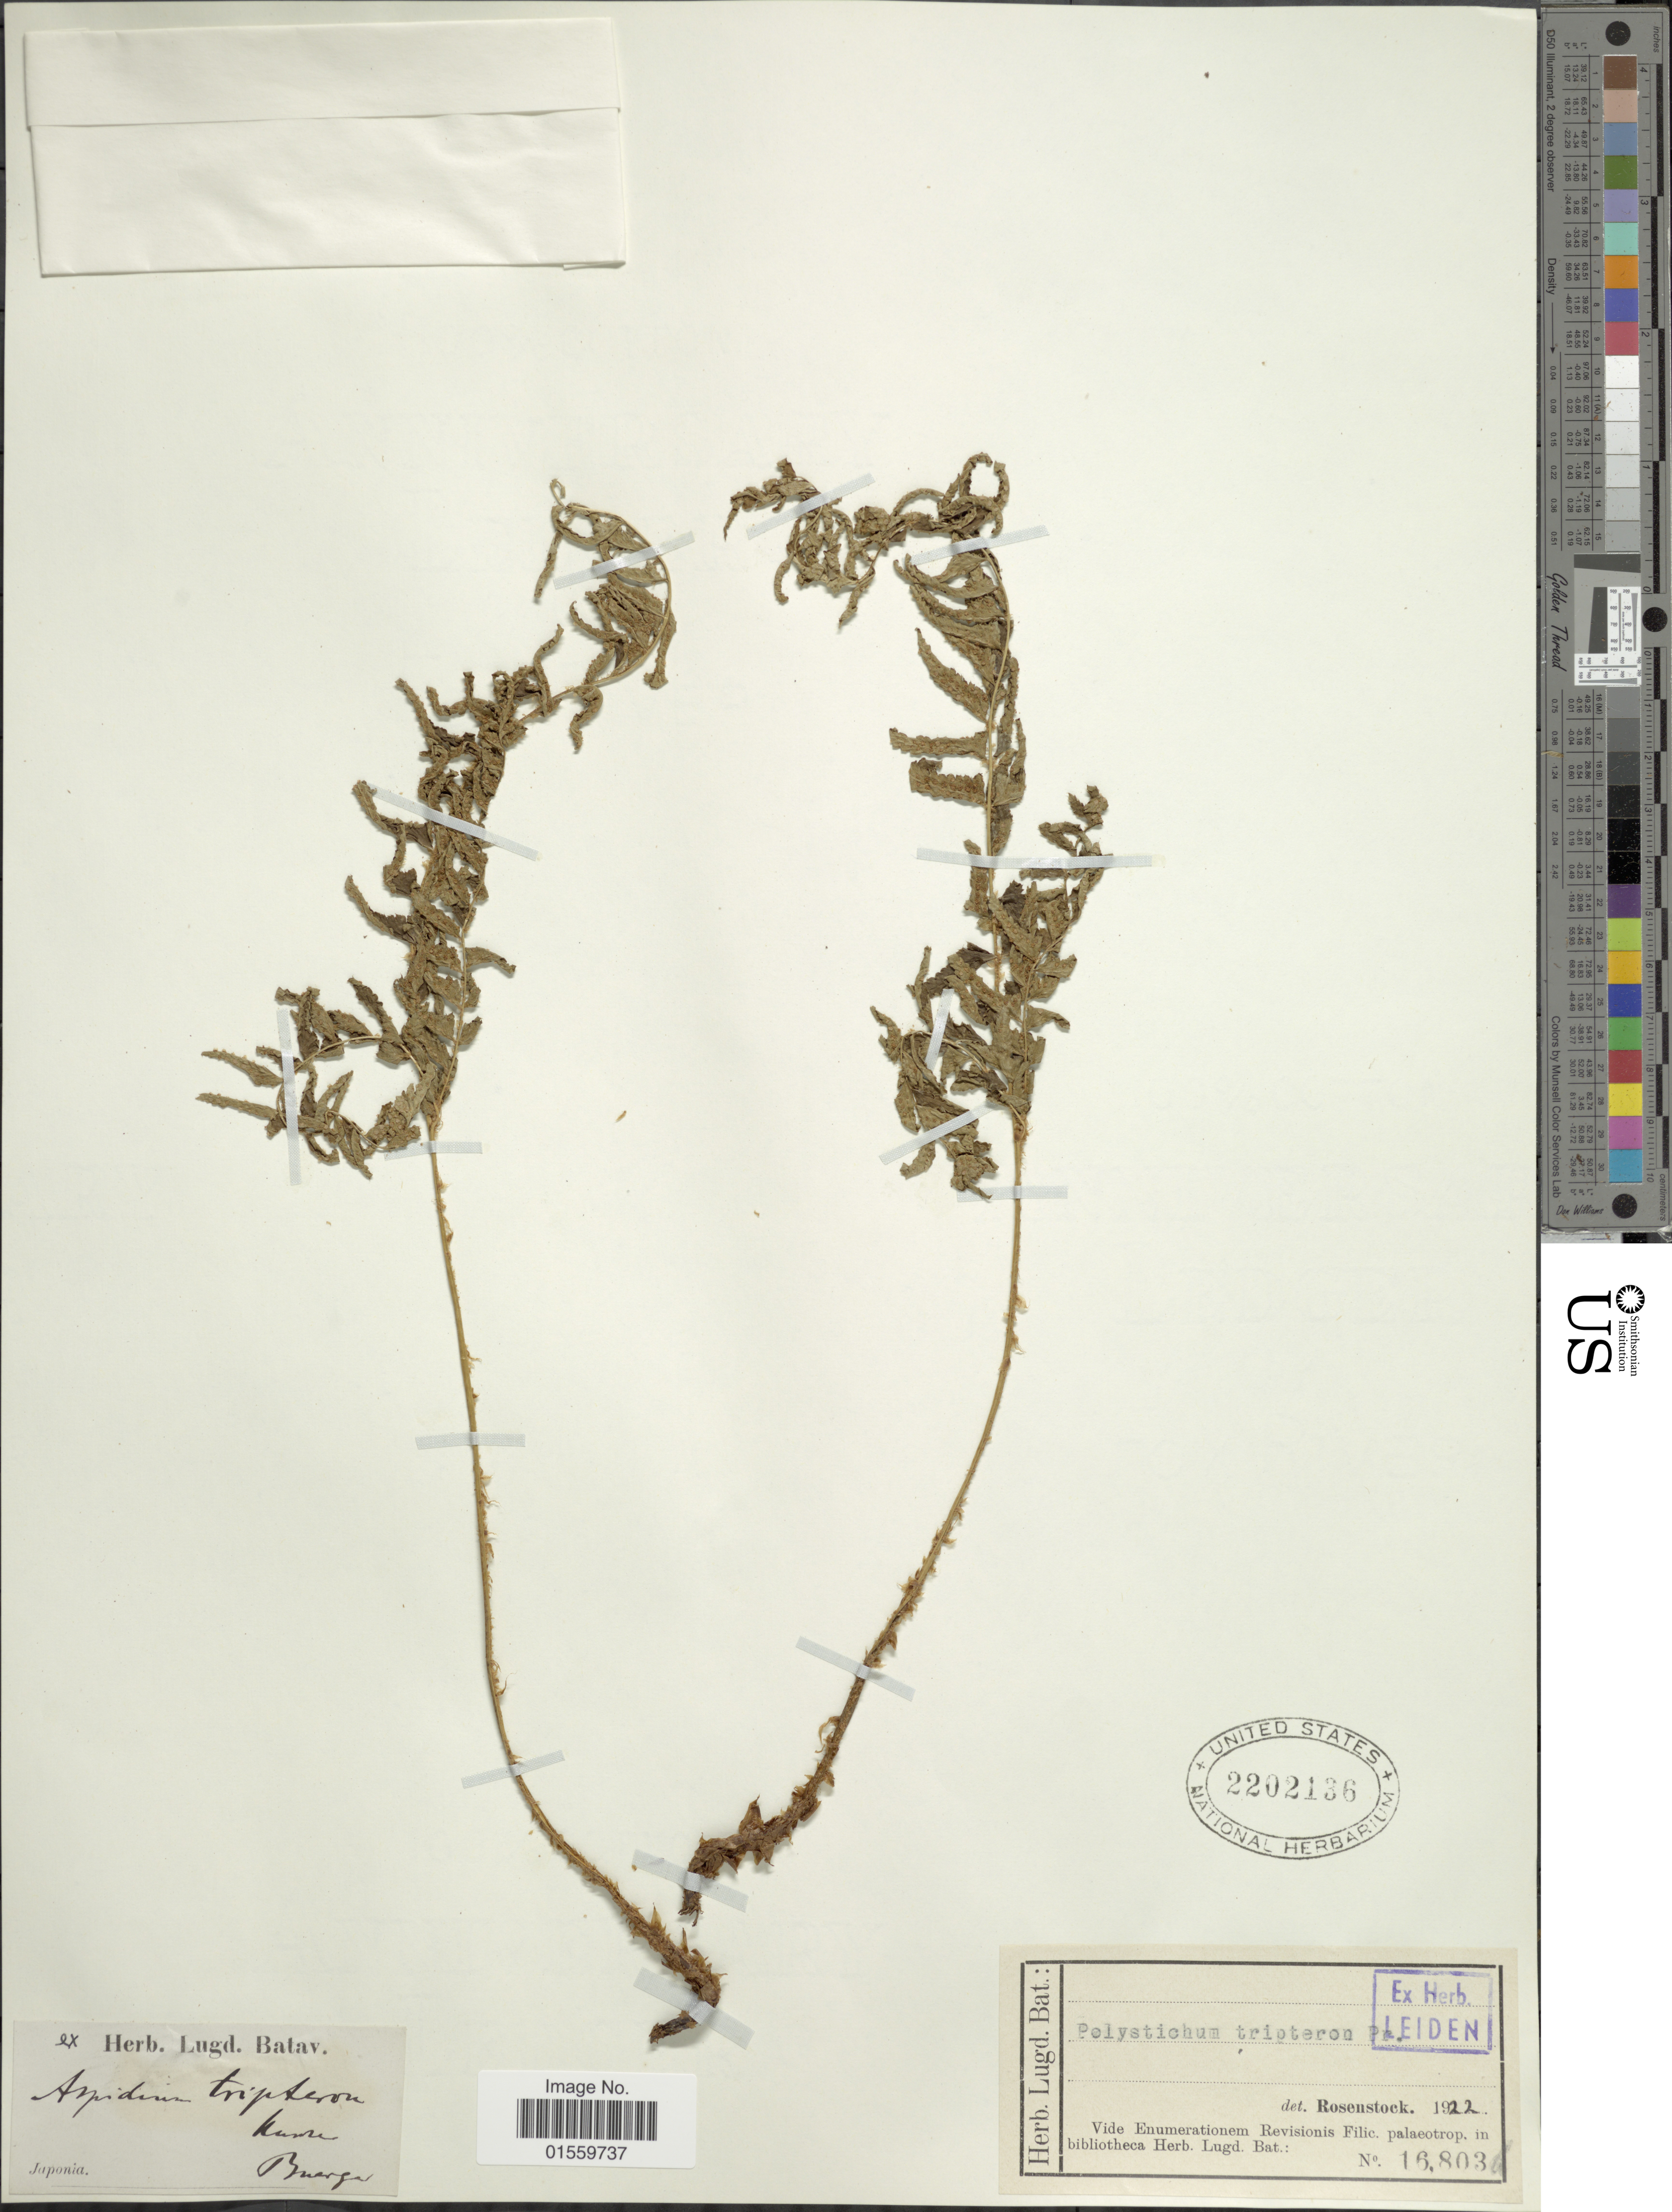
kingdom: Plantae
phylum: Tracheophyta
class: Polypodiopsida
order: Polypodiales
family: Dryopteridaceae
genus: Polystichum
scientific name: Polystichum tripteron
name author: (Kunze) C. Presl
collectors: F. Buerger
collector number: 16803?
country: Japan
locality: Japonia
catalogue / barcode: US 2202136